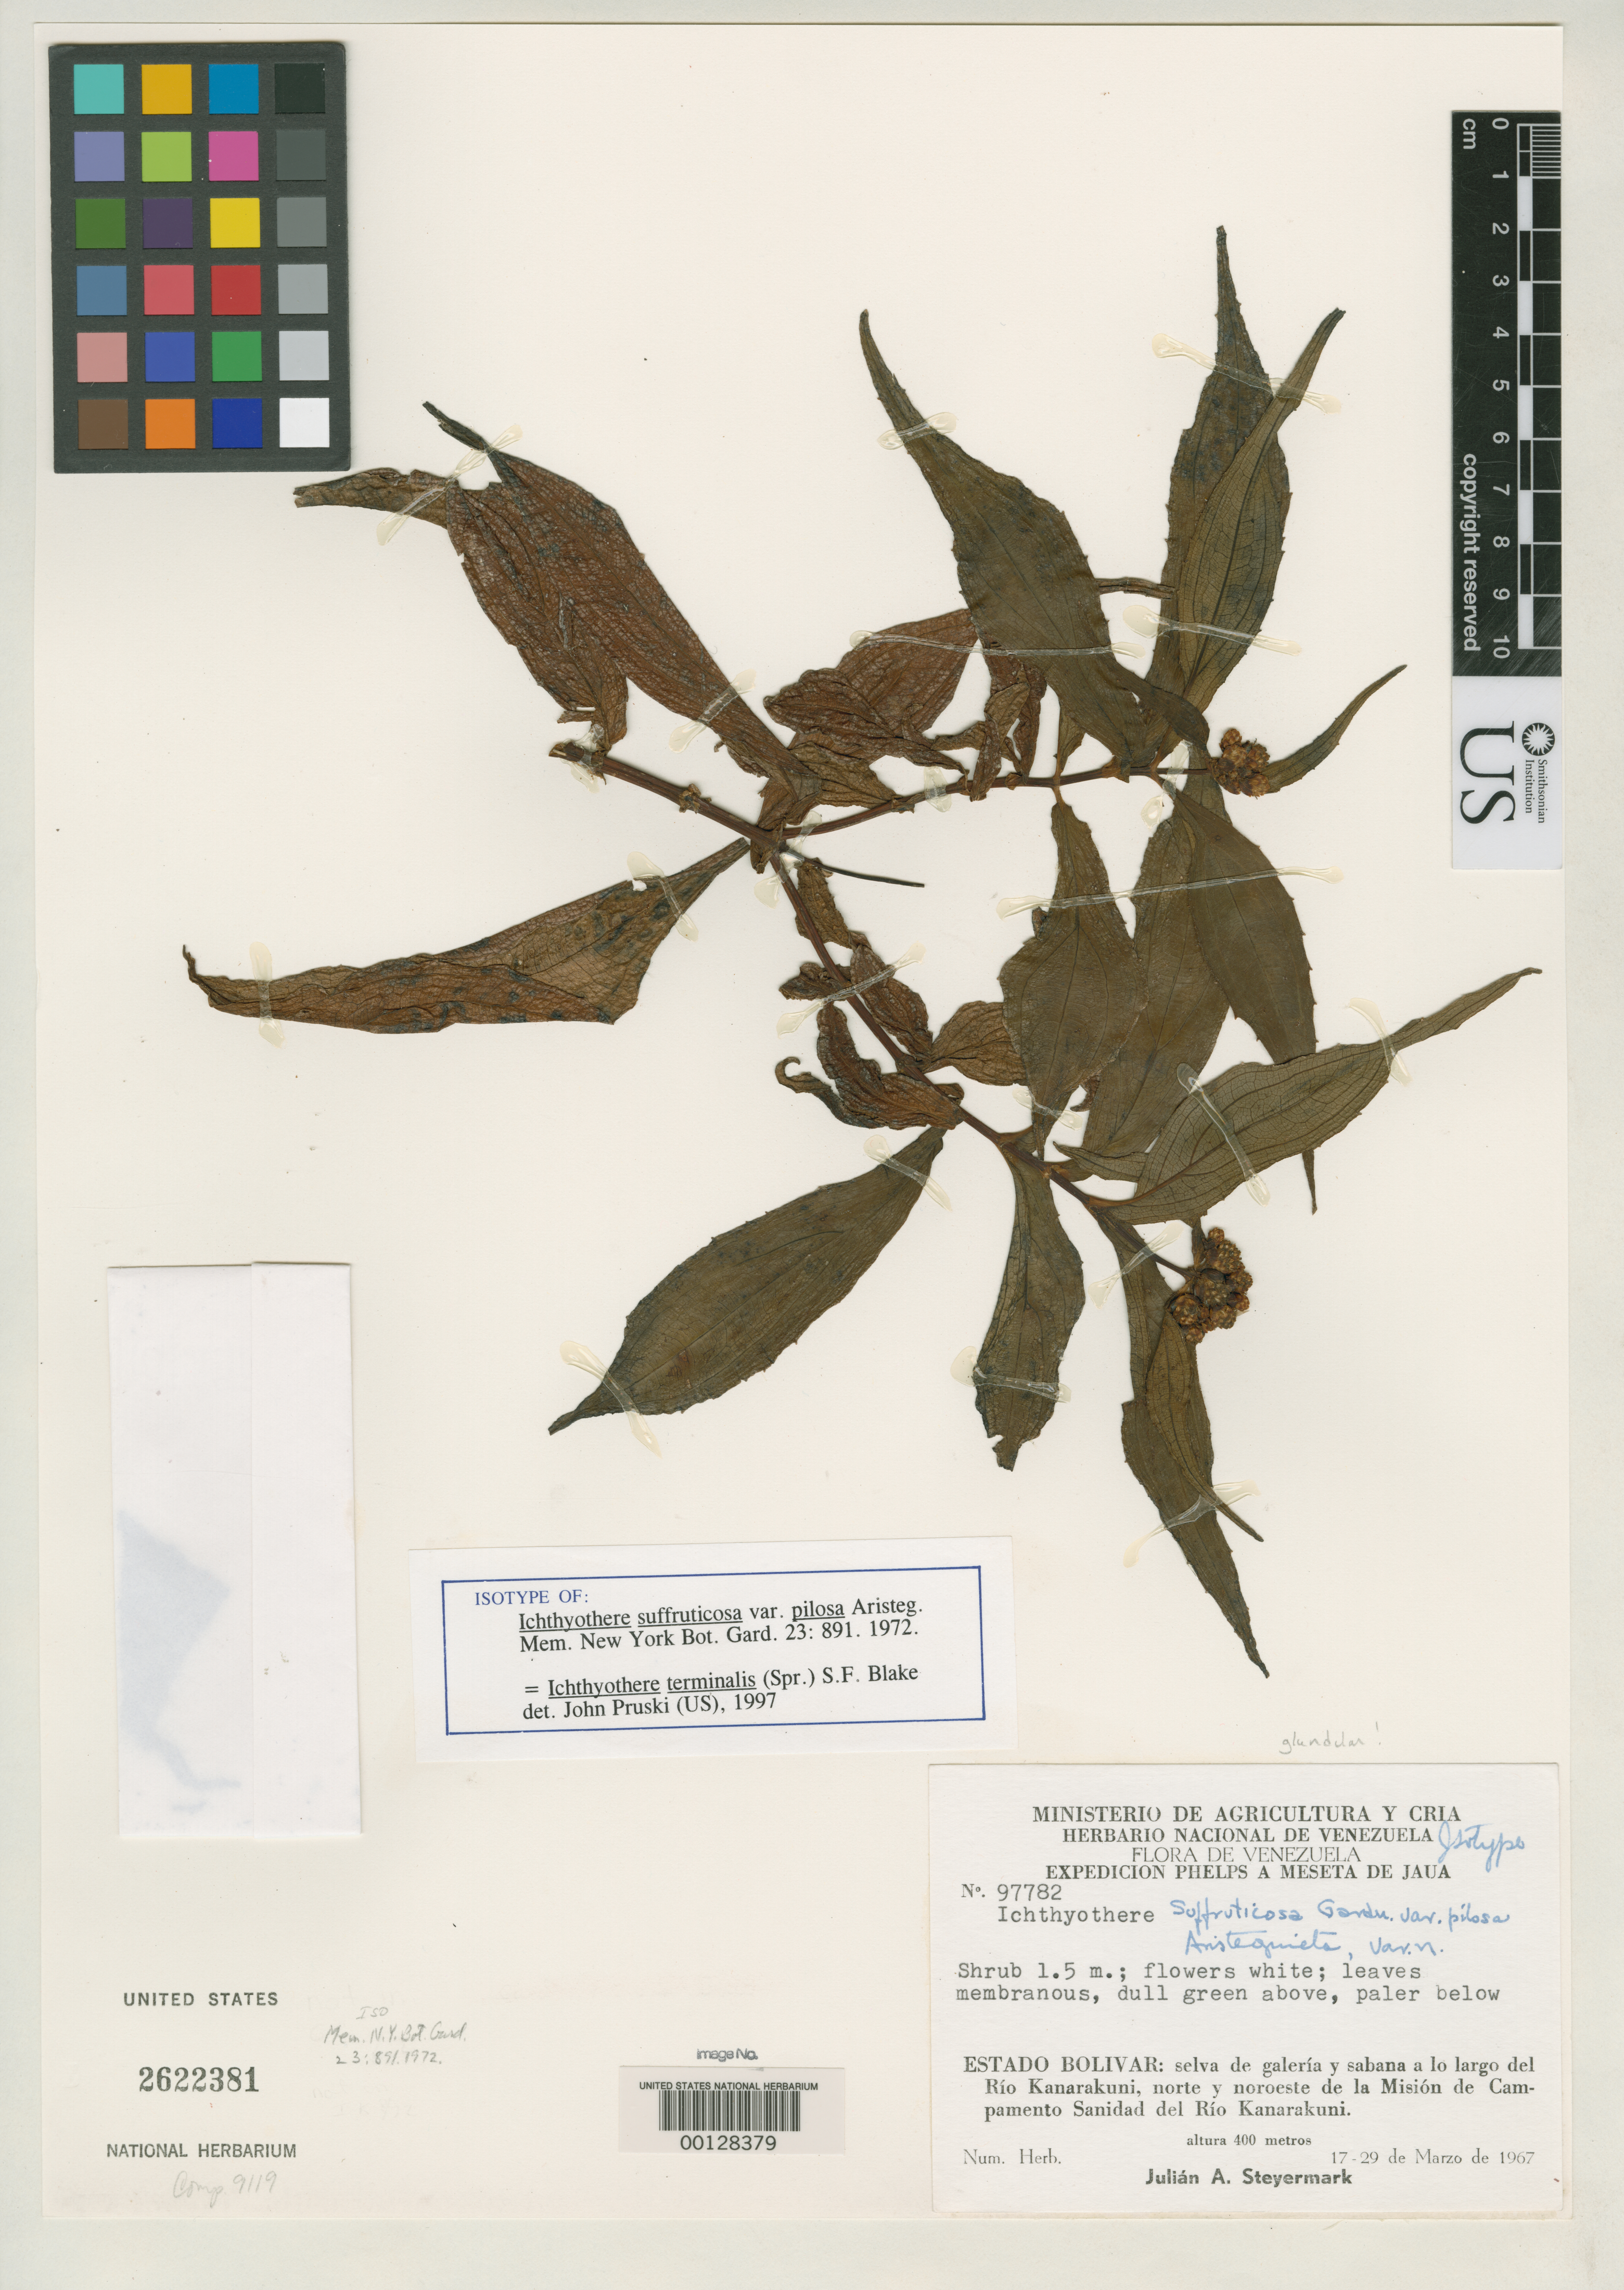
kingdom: Plantae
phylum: Tracheophyta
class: Magnoliopsida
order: Asterales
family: Asteraceae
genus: Ichthyothere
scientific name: Ichthyothere suffruticosa var. pilosa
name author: Aristeg.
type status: Isotype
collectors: J. Steyermark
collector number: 97782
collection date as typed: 17 Mar 1967 to 29 Mar 1967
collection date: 1967-03-17/1967-03-29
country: Venezuela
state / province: Bolivar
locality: N and NE of the Mision de Campamento Sanidad del Rio Kanarakuni.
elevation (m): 400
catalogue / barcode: US 2622381